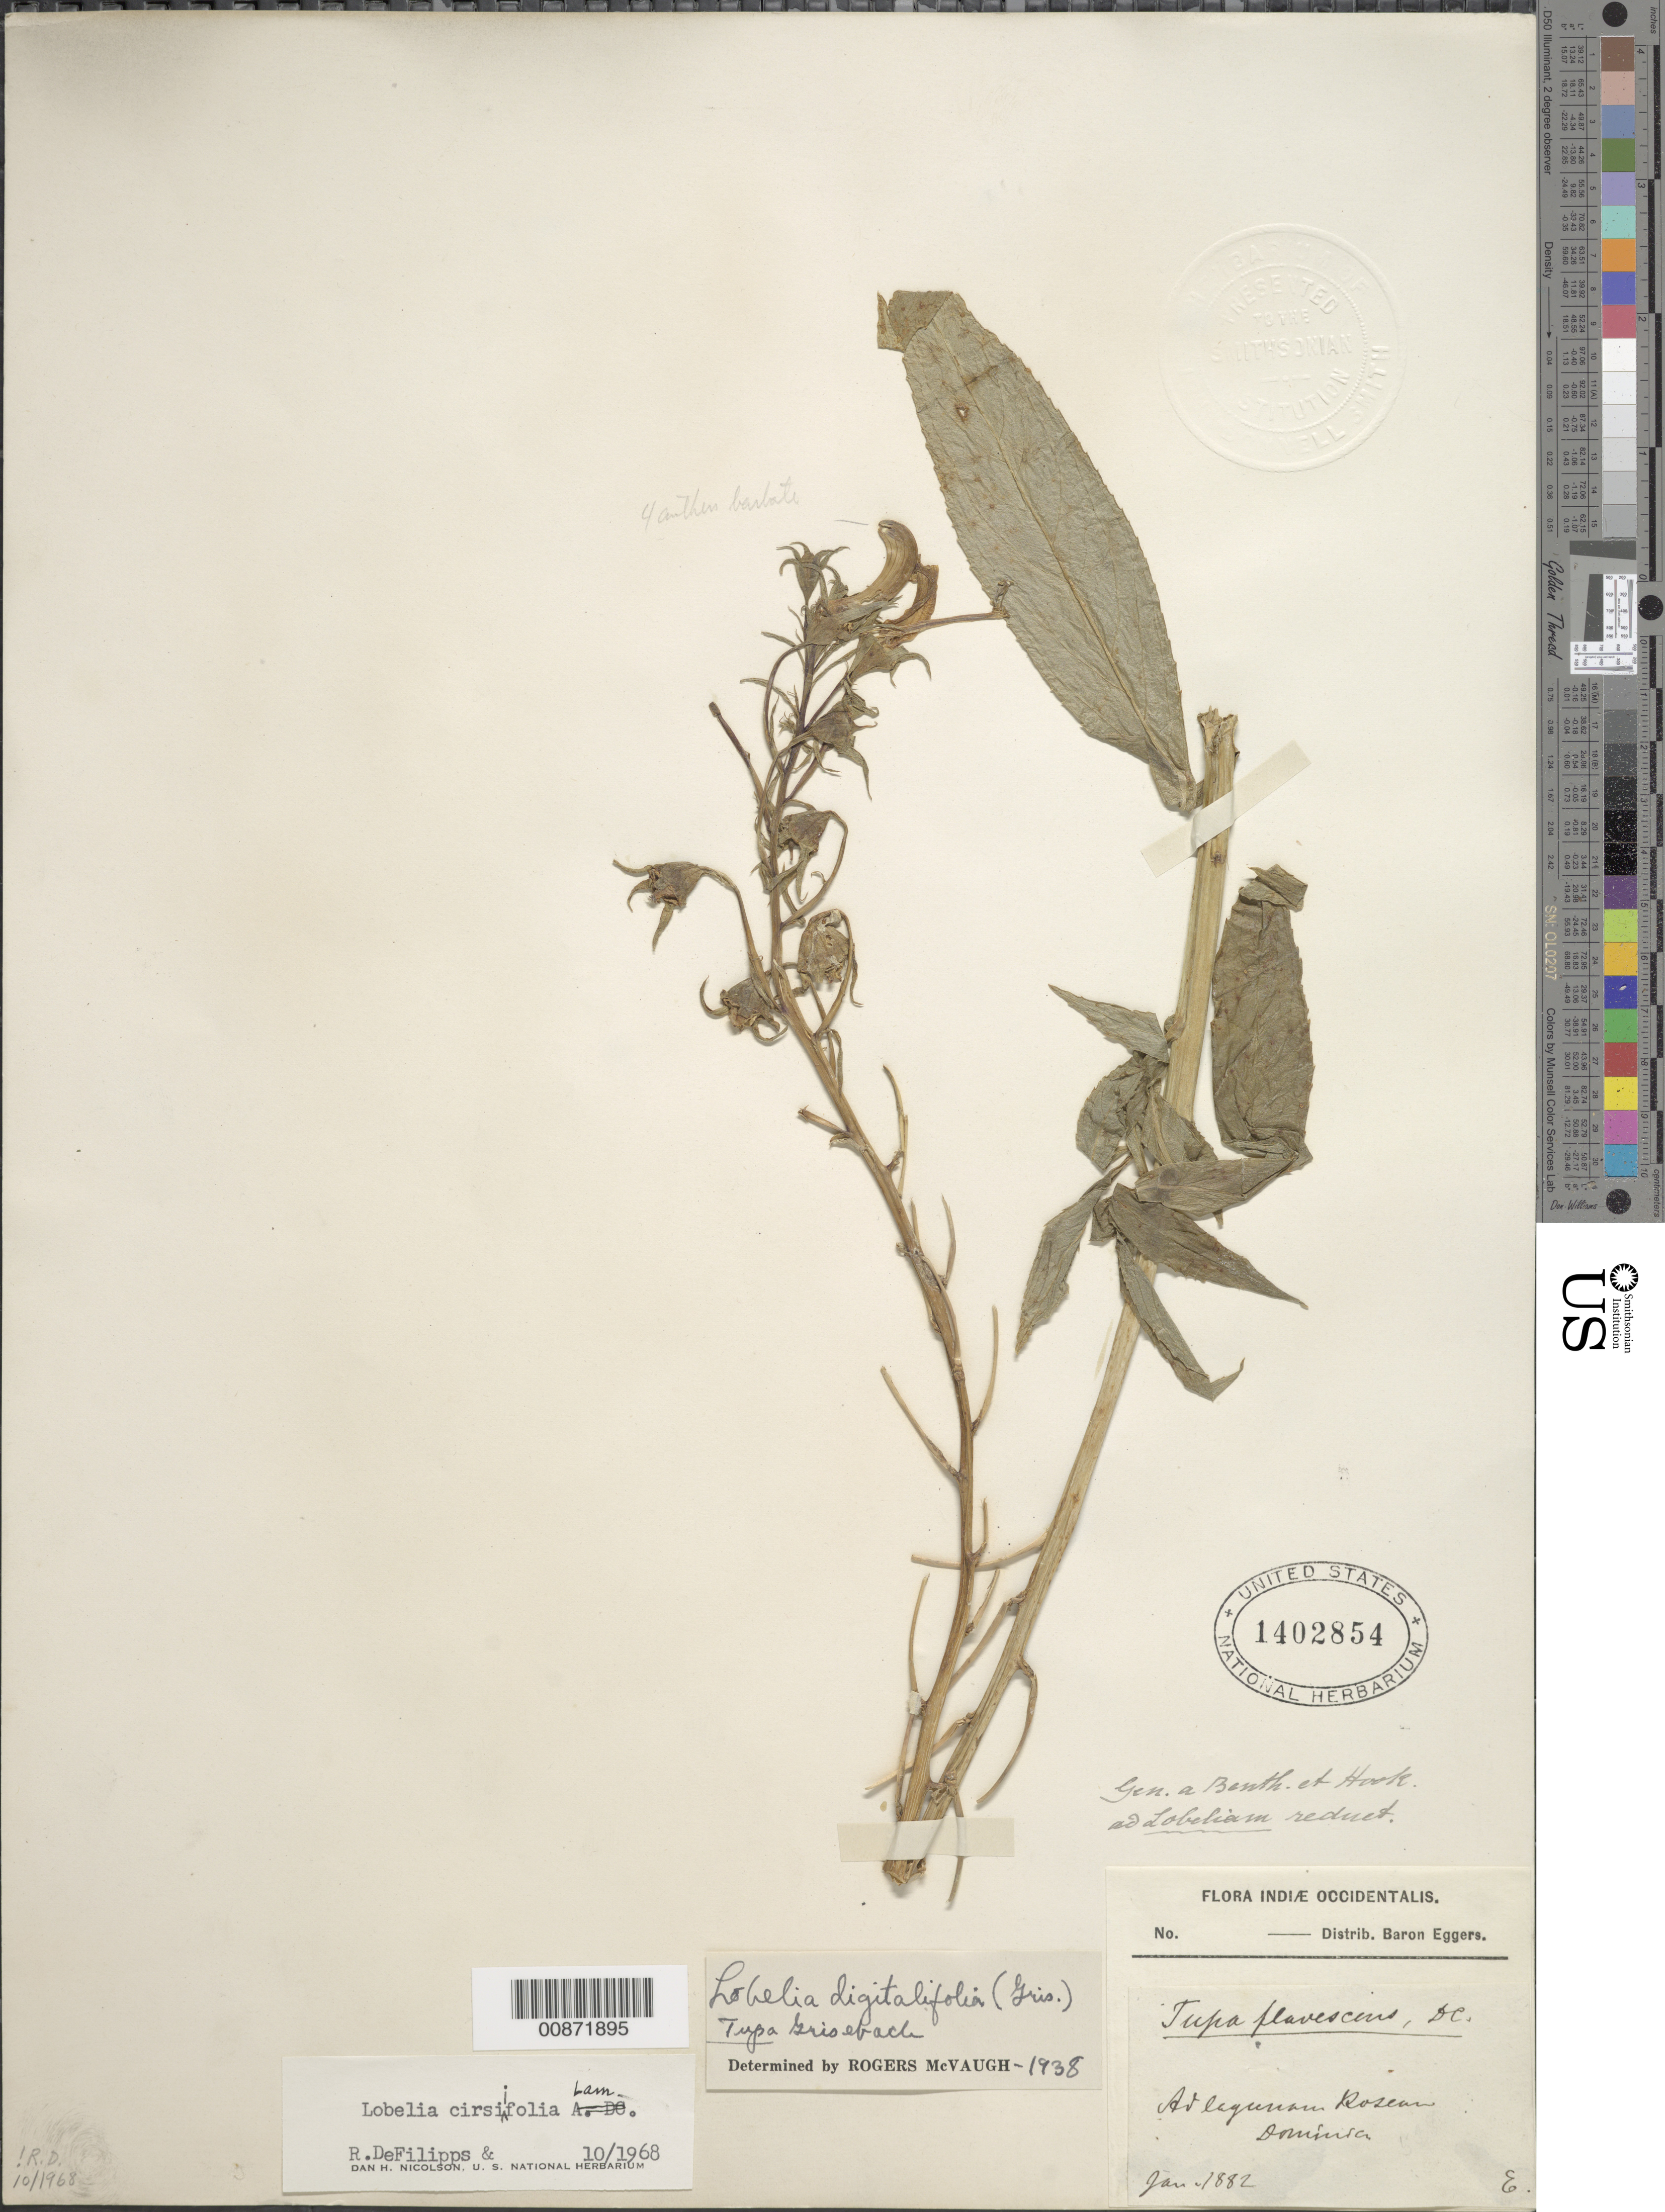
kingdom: Plantae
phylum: Tracheophyta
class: Magnoliopsida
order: Asterales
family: Campanulaceae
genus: Lobelia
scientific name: Lobelia cirsiifolia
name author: Lam.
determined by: DeFilipps, R. A.; Nicolson, D. H.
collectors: H. F. A. von Eggers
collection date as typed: Jan 1882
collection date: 1882-01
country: Dominica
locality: AD Lagunam Roseau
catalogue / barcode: US 1402854